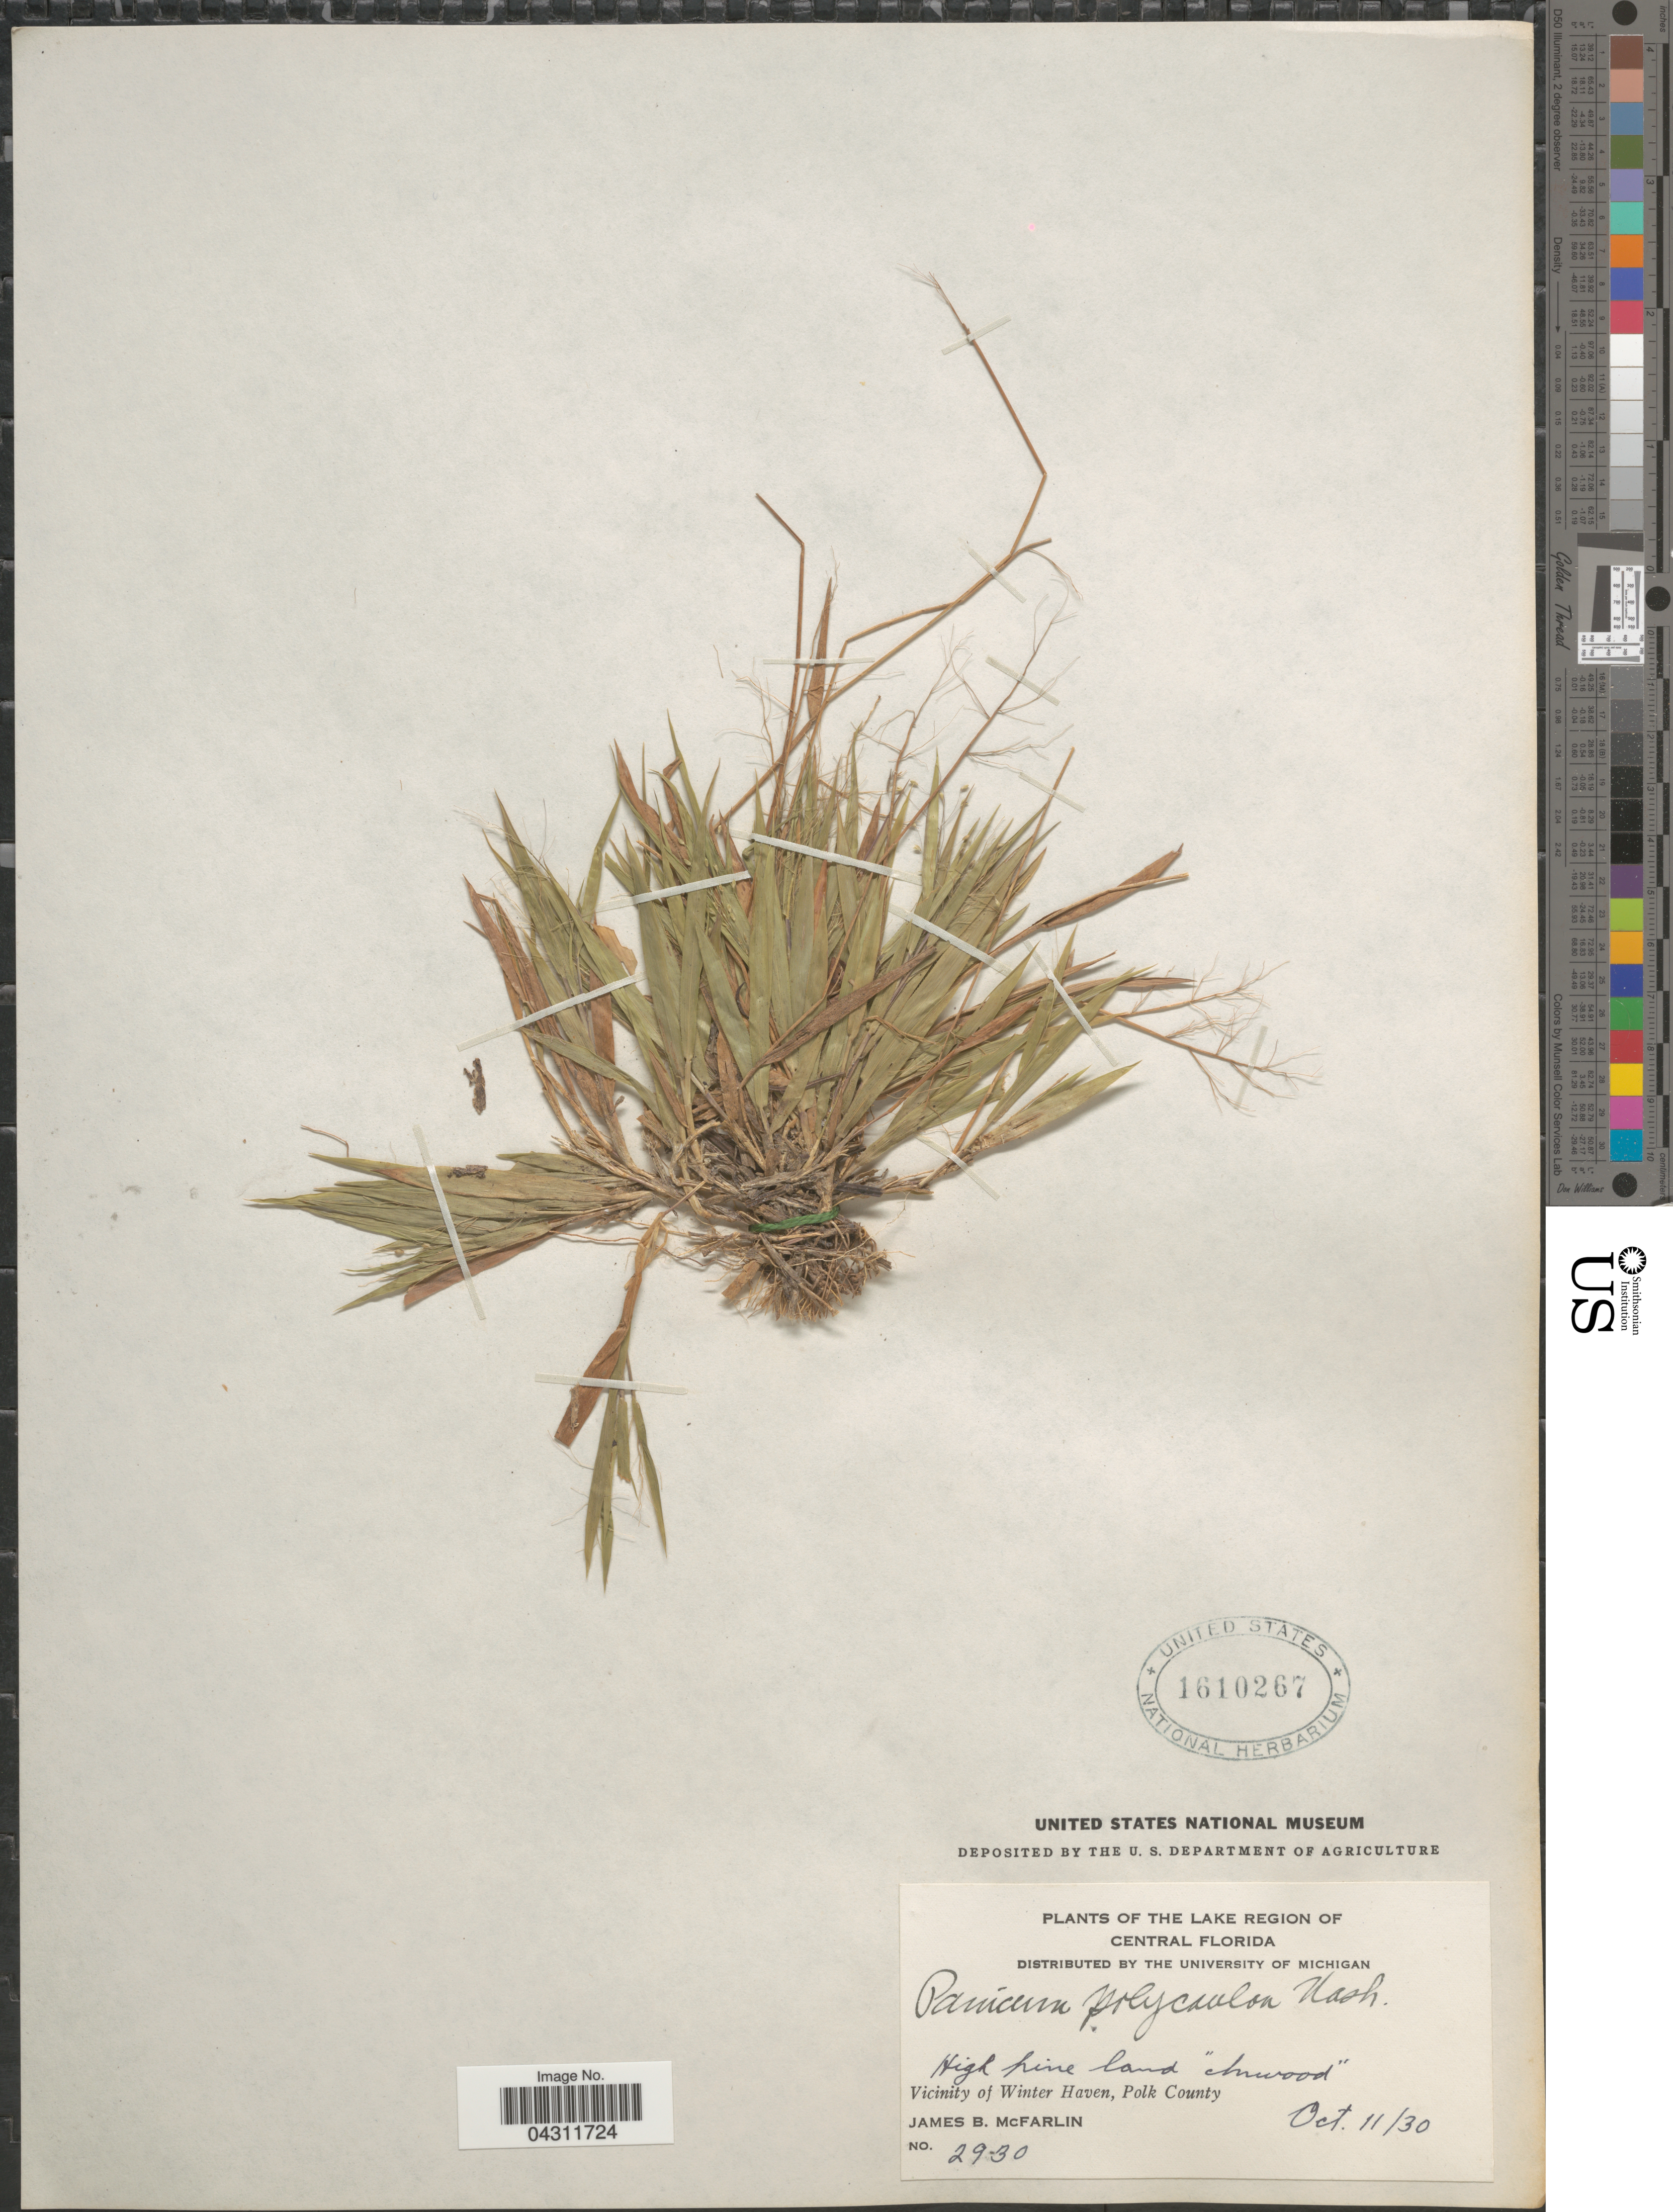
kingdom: Plantae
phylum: Tracheophyta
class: Liliopsida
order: Poales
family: Poaceae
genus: Dichanthelium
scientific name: Dichanthelium strigosum var. glabrescens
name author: (Griseb.) Freckmann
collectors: J. McFarlin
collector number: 2930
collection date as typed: Transcribed d/m/y: 11/10/30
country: United States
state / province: Florida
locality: The Lake Region of Central Florida. Vicinity of Winter Haven, Polk County.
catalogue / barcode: US 1610267